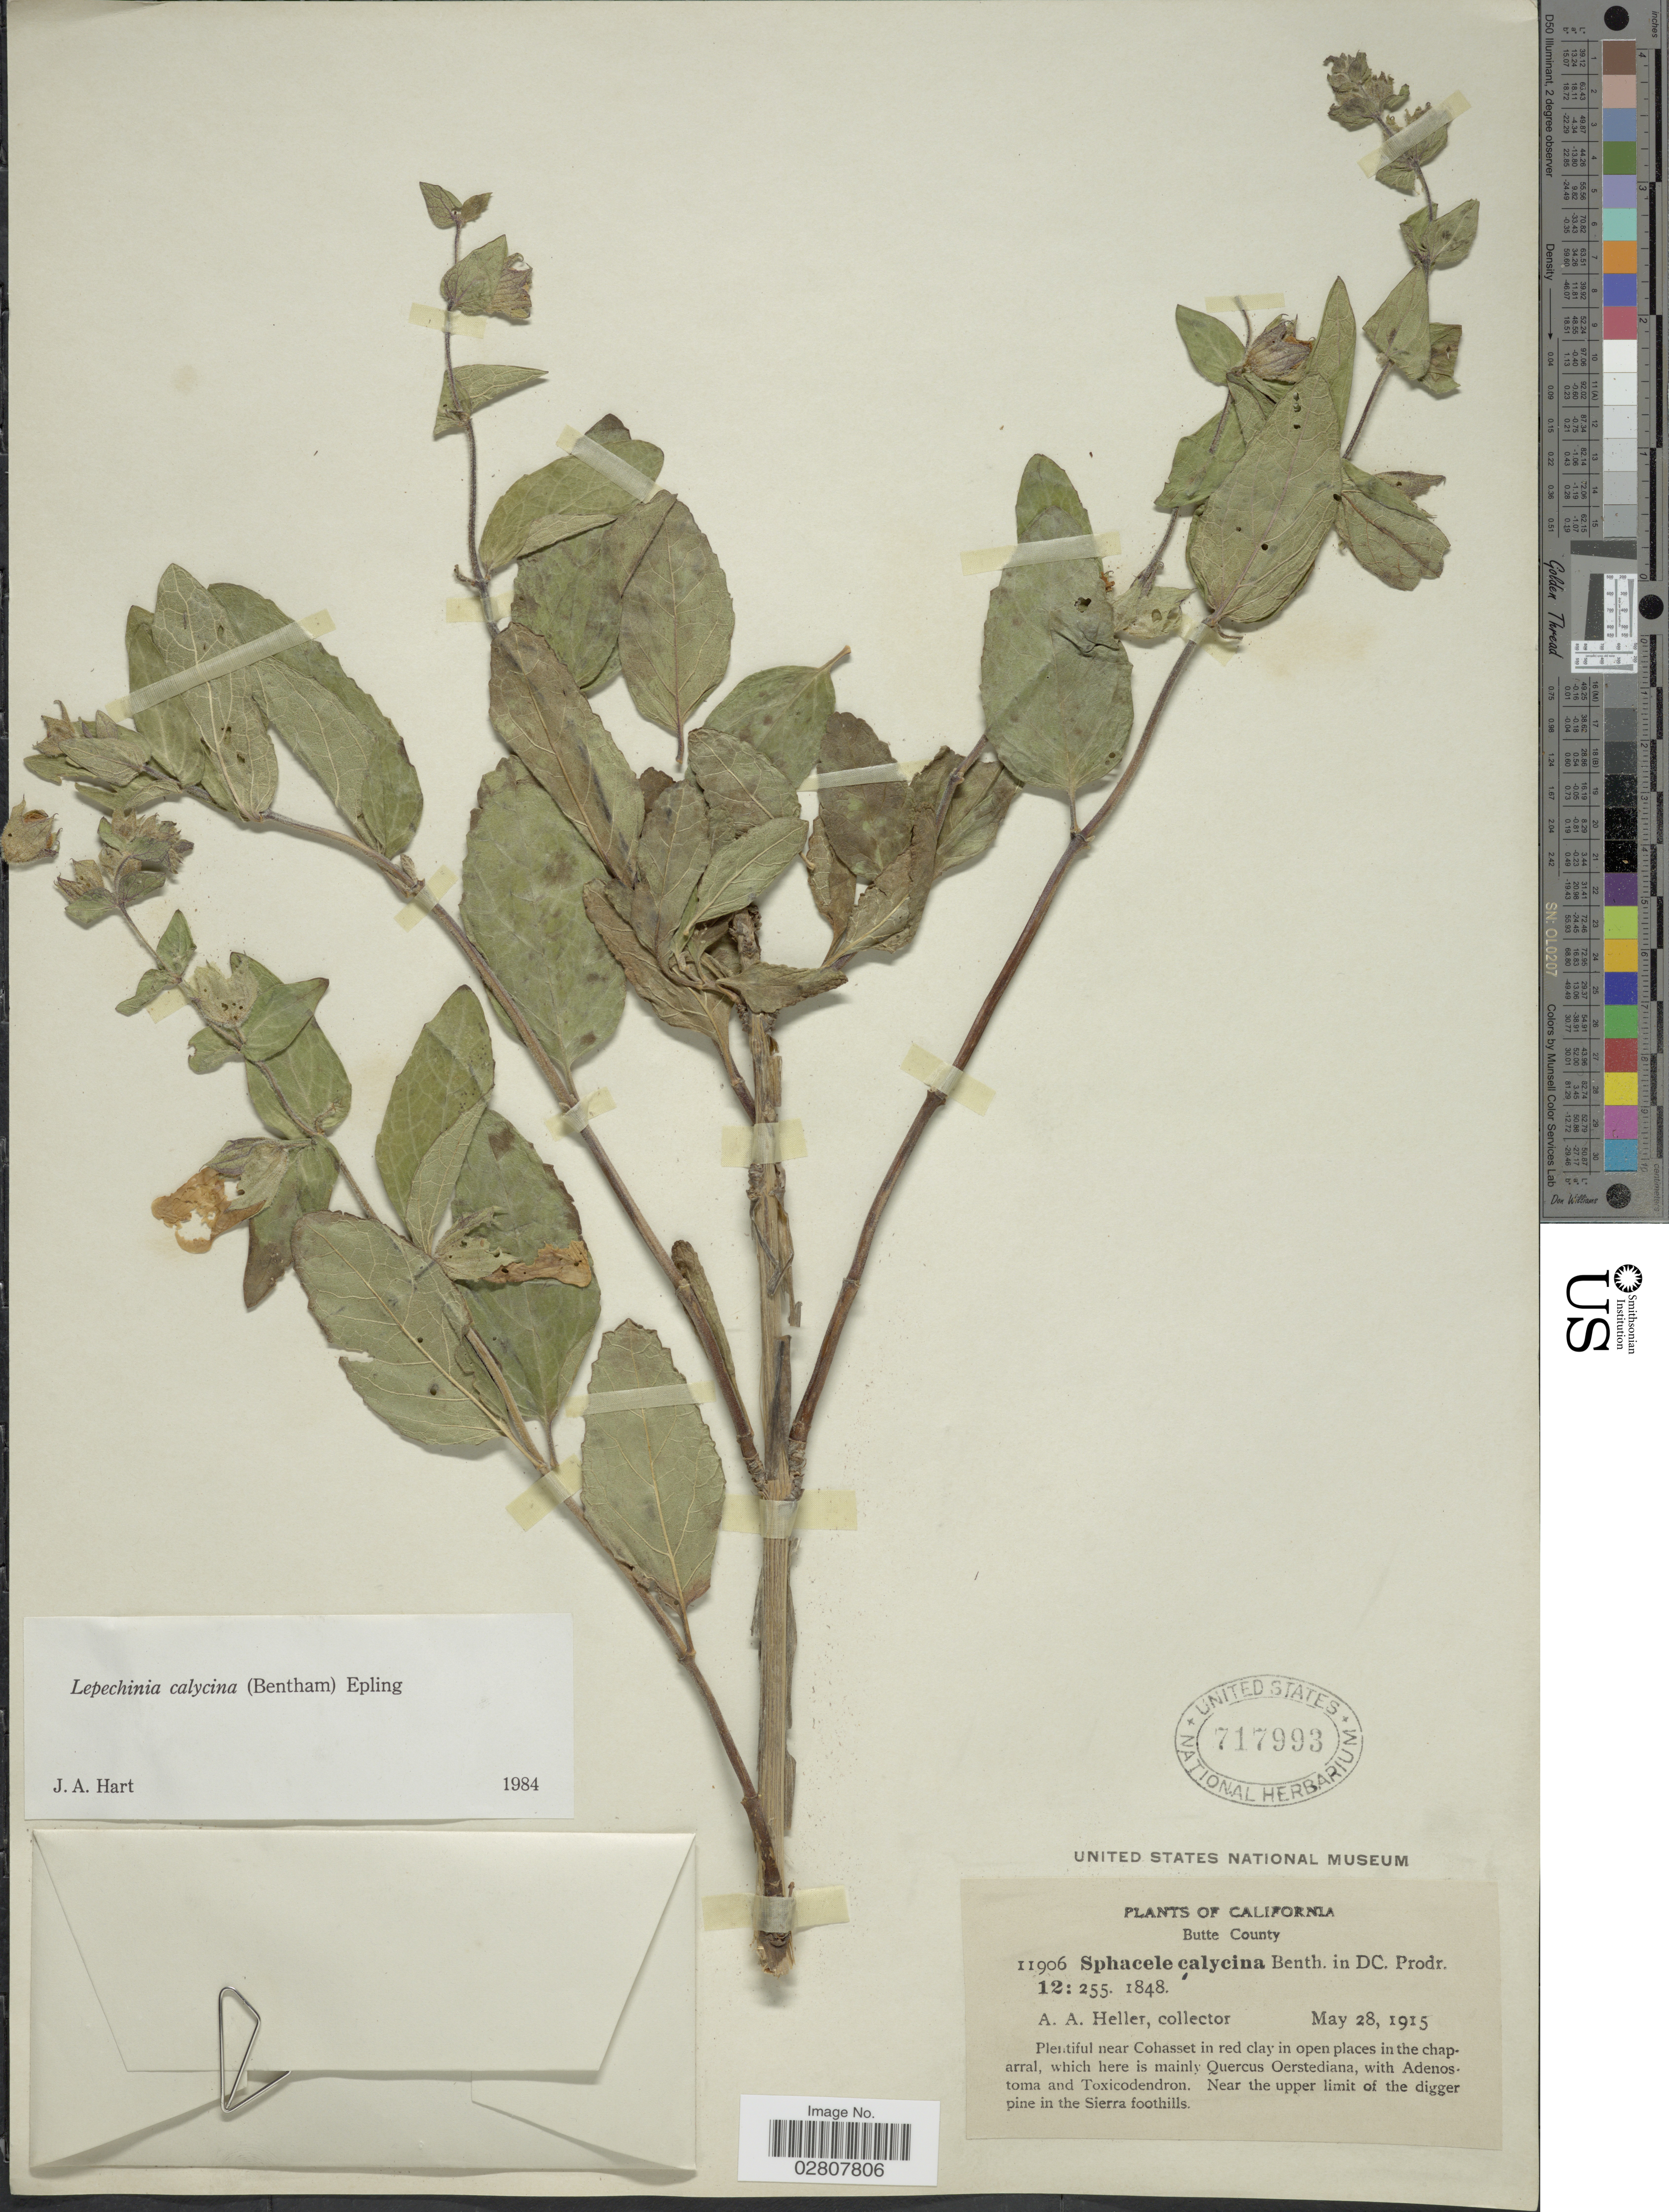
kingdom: Plantae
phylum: Tracheophyta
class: Magnoliopsida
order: Lamiales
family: Lamiaceae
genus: Lepechinia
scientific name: Lepechinia calycina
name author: (Benth.) Epling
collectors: A. A. Heller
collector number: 11906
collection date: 1915-05-28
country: United States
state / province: California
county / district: Butte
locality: Butte County. Near the upper limit of the digger pine in the Sierra foothills.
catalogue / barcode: US 717993